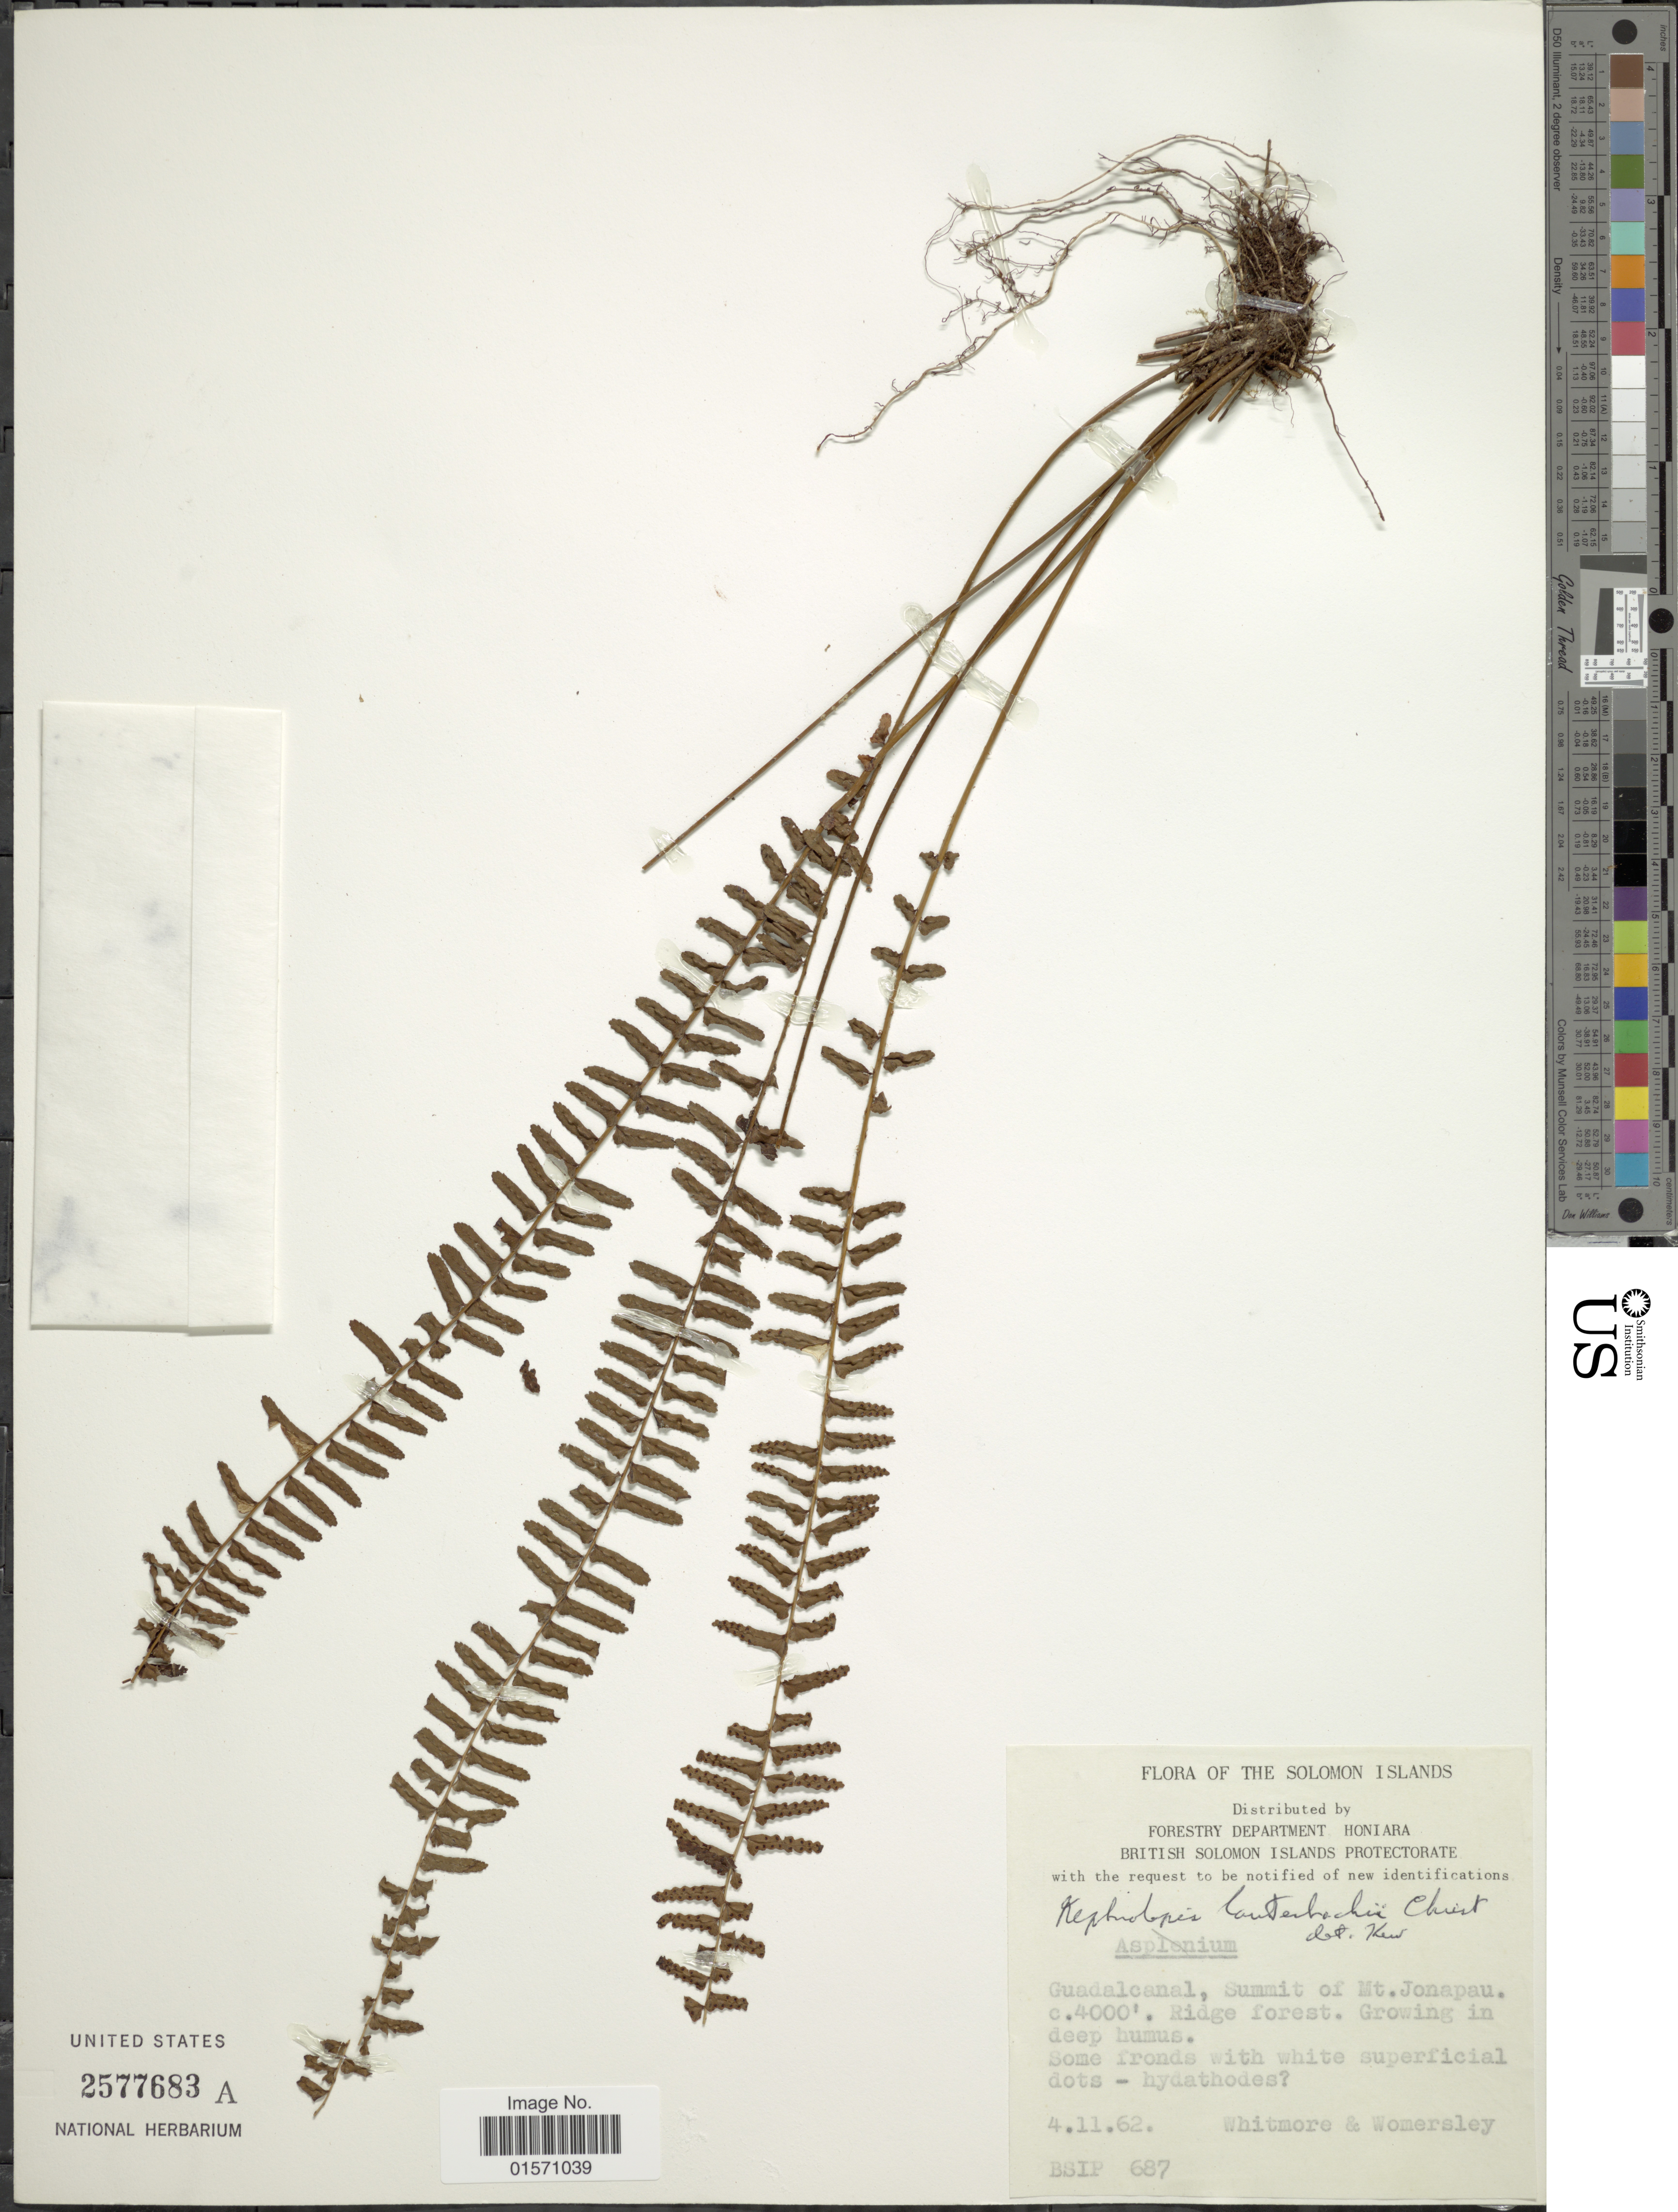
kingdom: Plantae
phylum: Tracheophyta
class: Polypodiopsida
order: Polypodiales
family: Nephrolepidaceae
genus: Nephrolepis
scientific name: Nephrolepis lauterbachii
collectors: -. Whitmore & Womersley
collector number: BSIP 687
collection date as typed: Transcribed d/m/y: 4/11/62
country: Solomon Islands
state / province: Solomon Islands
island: Guadalcanal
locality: Guadalcanal, Summit of Mt.Jonapau. Ridge forest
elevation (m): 1219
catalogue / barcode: US 2577683A